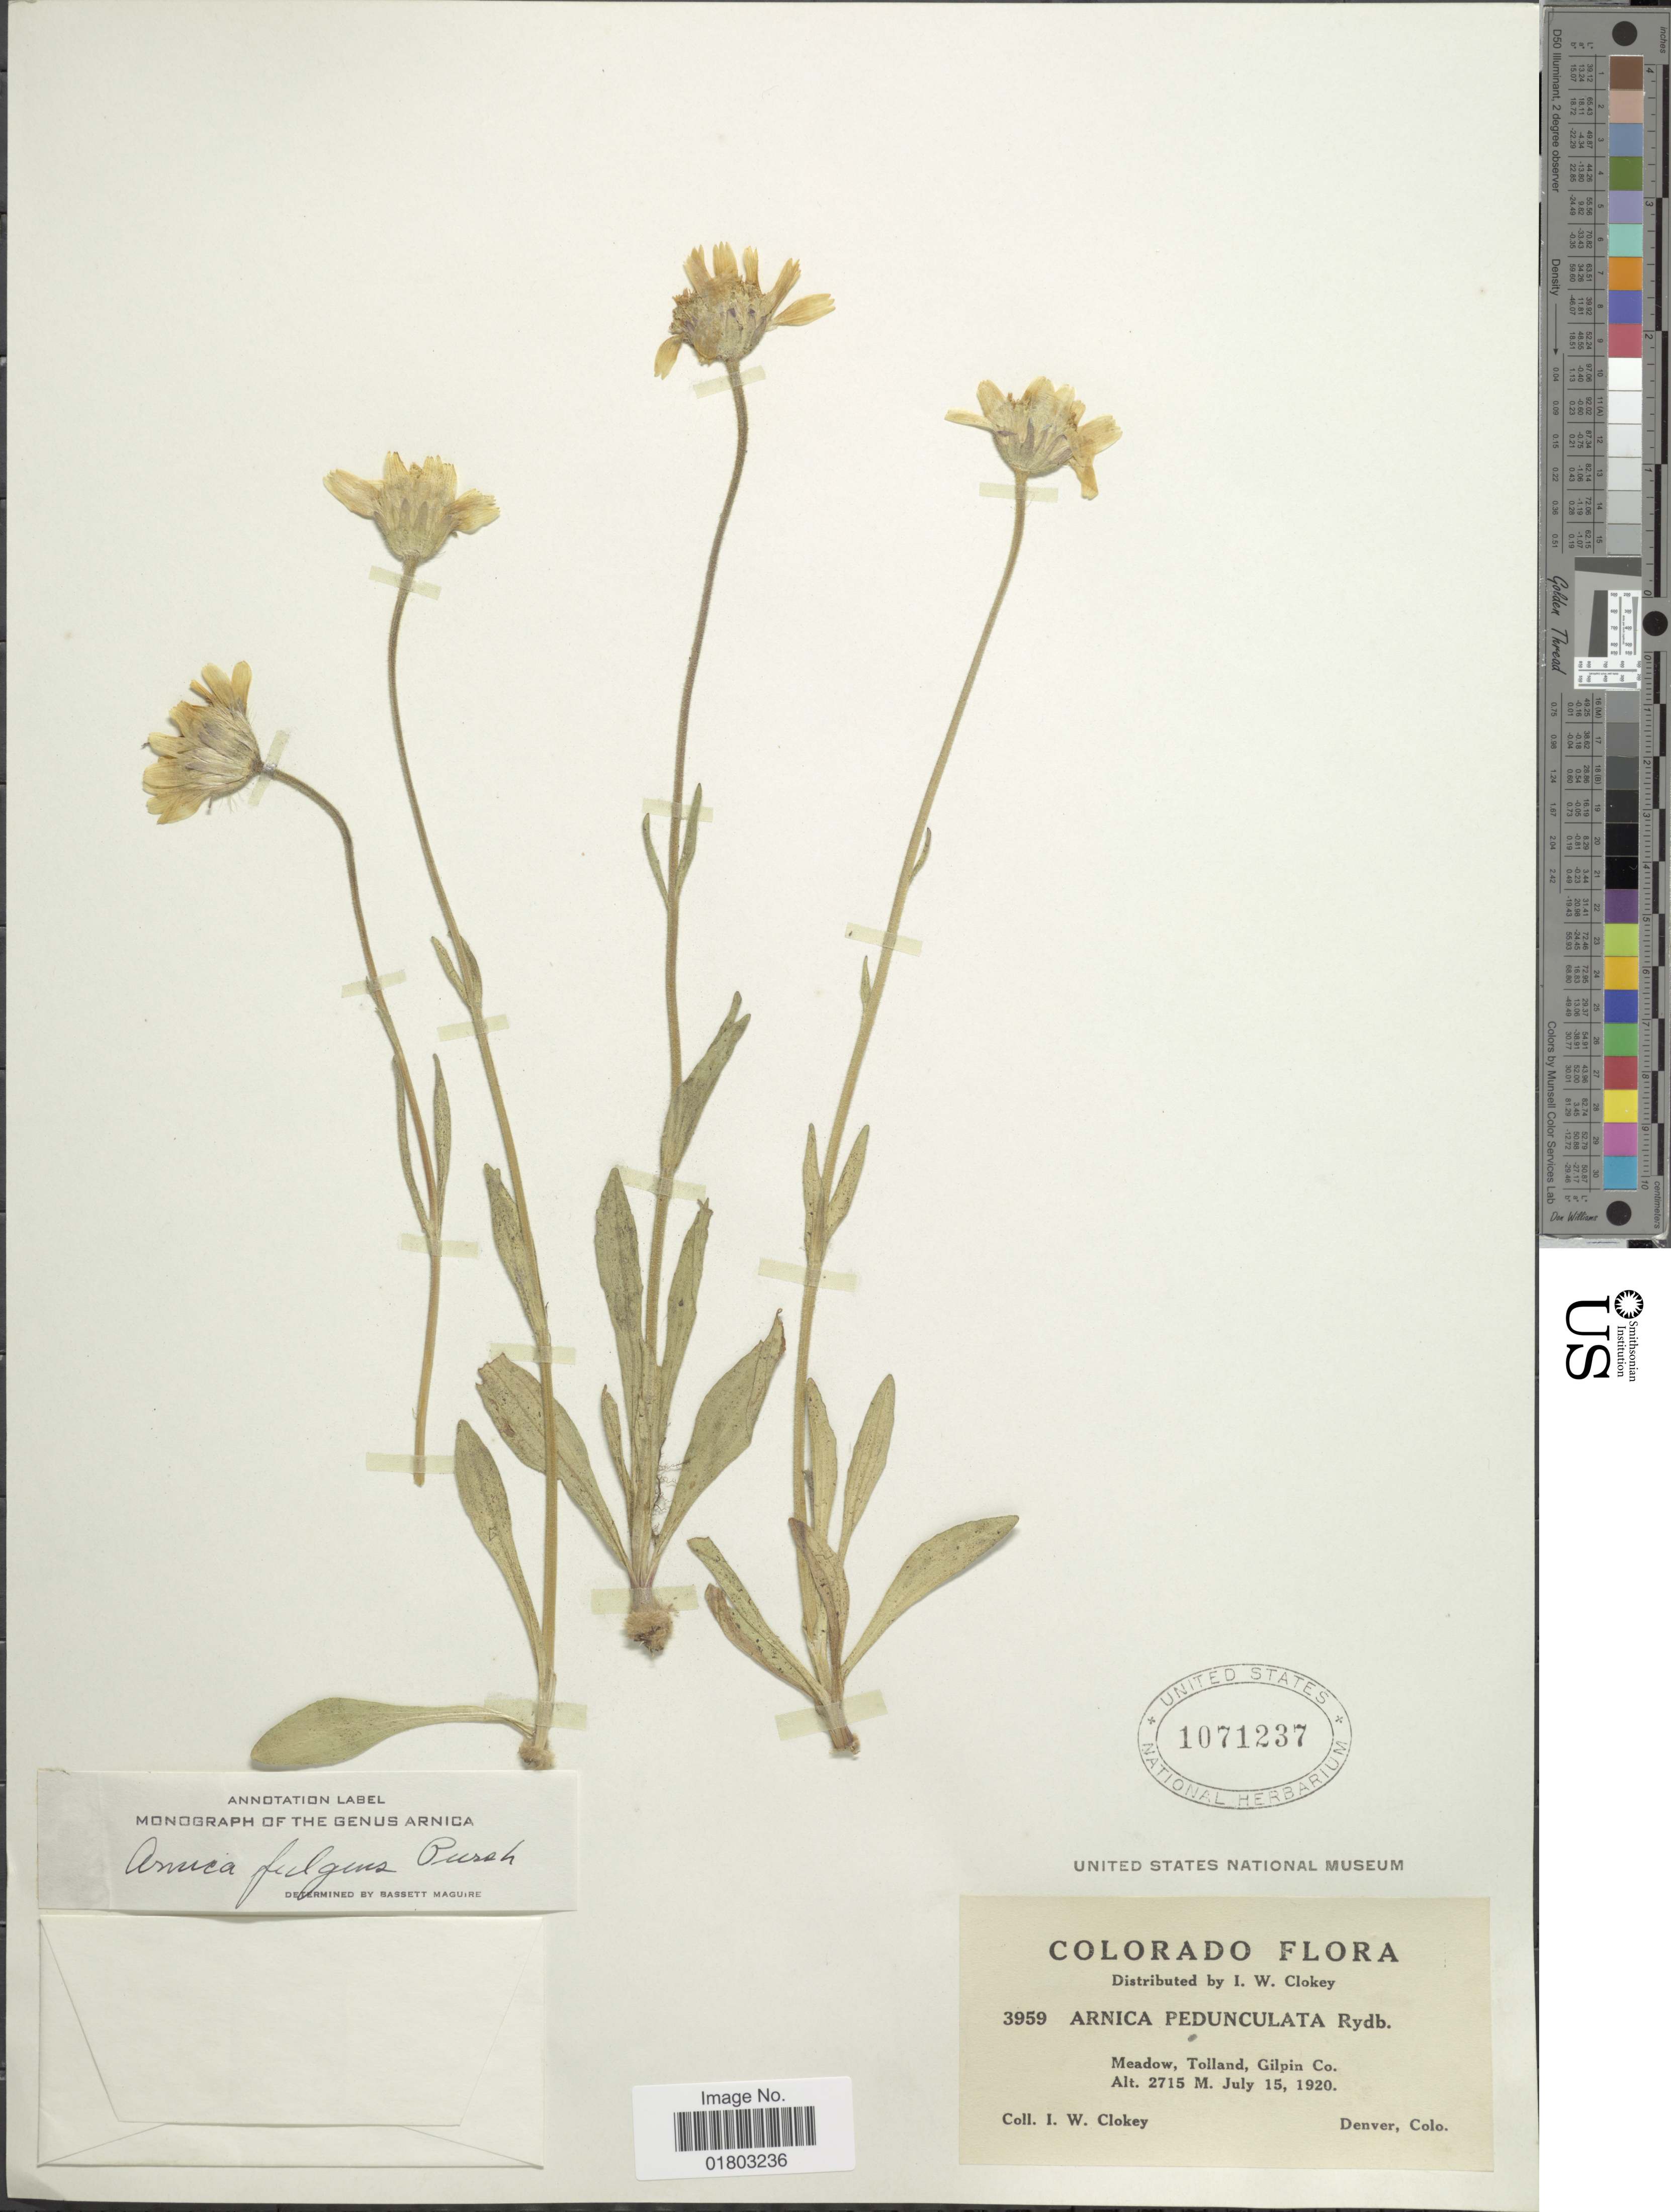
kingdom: Plantae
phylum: Tracheophyta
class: Magnoliopsida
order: Asterales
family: Asteraceae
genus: Arnica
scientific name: Arnica fulgens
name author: Pursh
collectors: I. W. Clokey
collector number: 3959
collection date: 1920-07-15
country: United States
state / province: Colorado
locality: Meadow, Tolland, Gilpin Co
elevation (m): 2715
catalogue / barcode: US 1071237